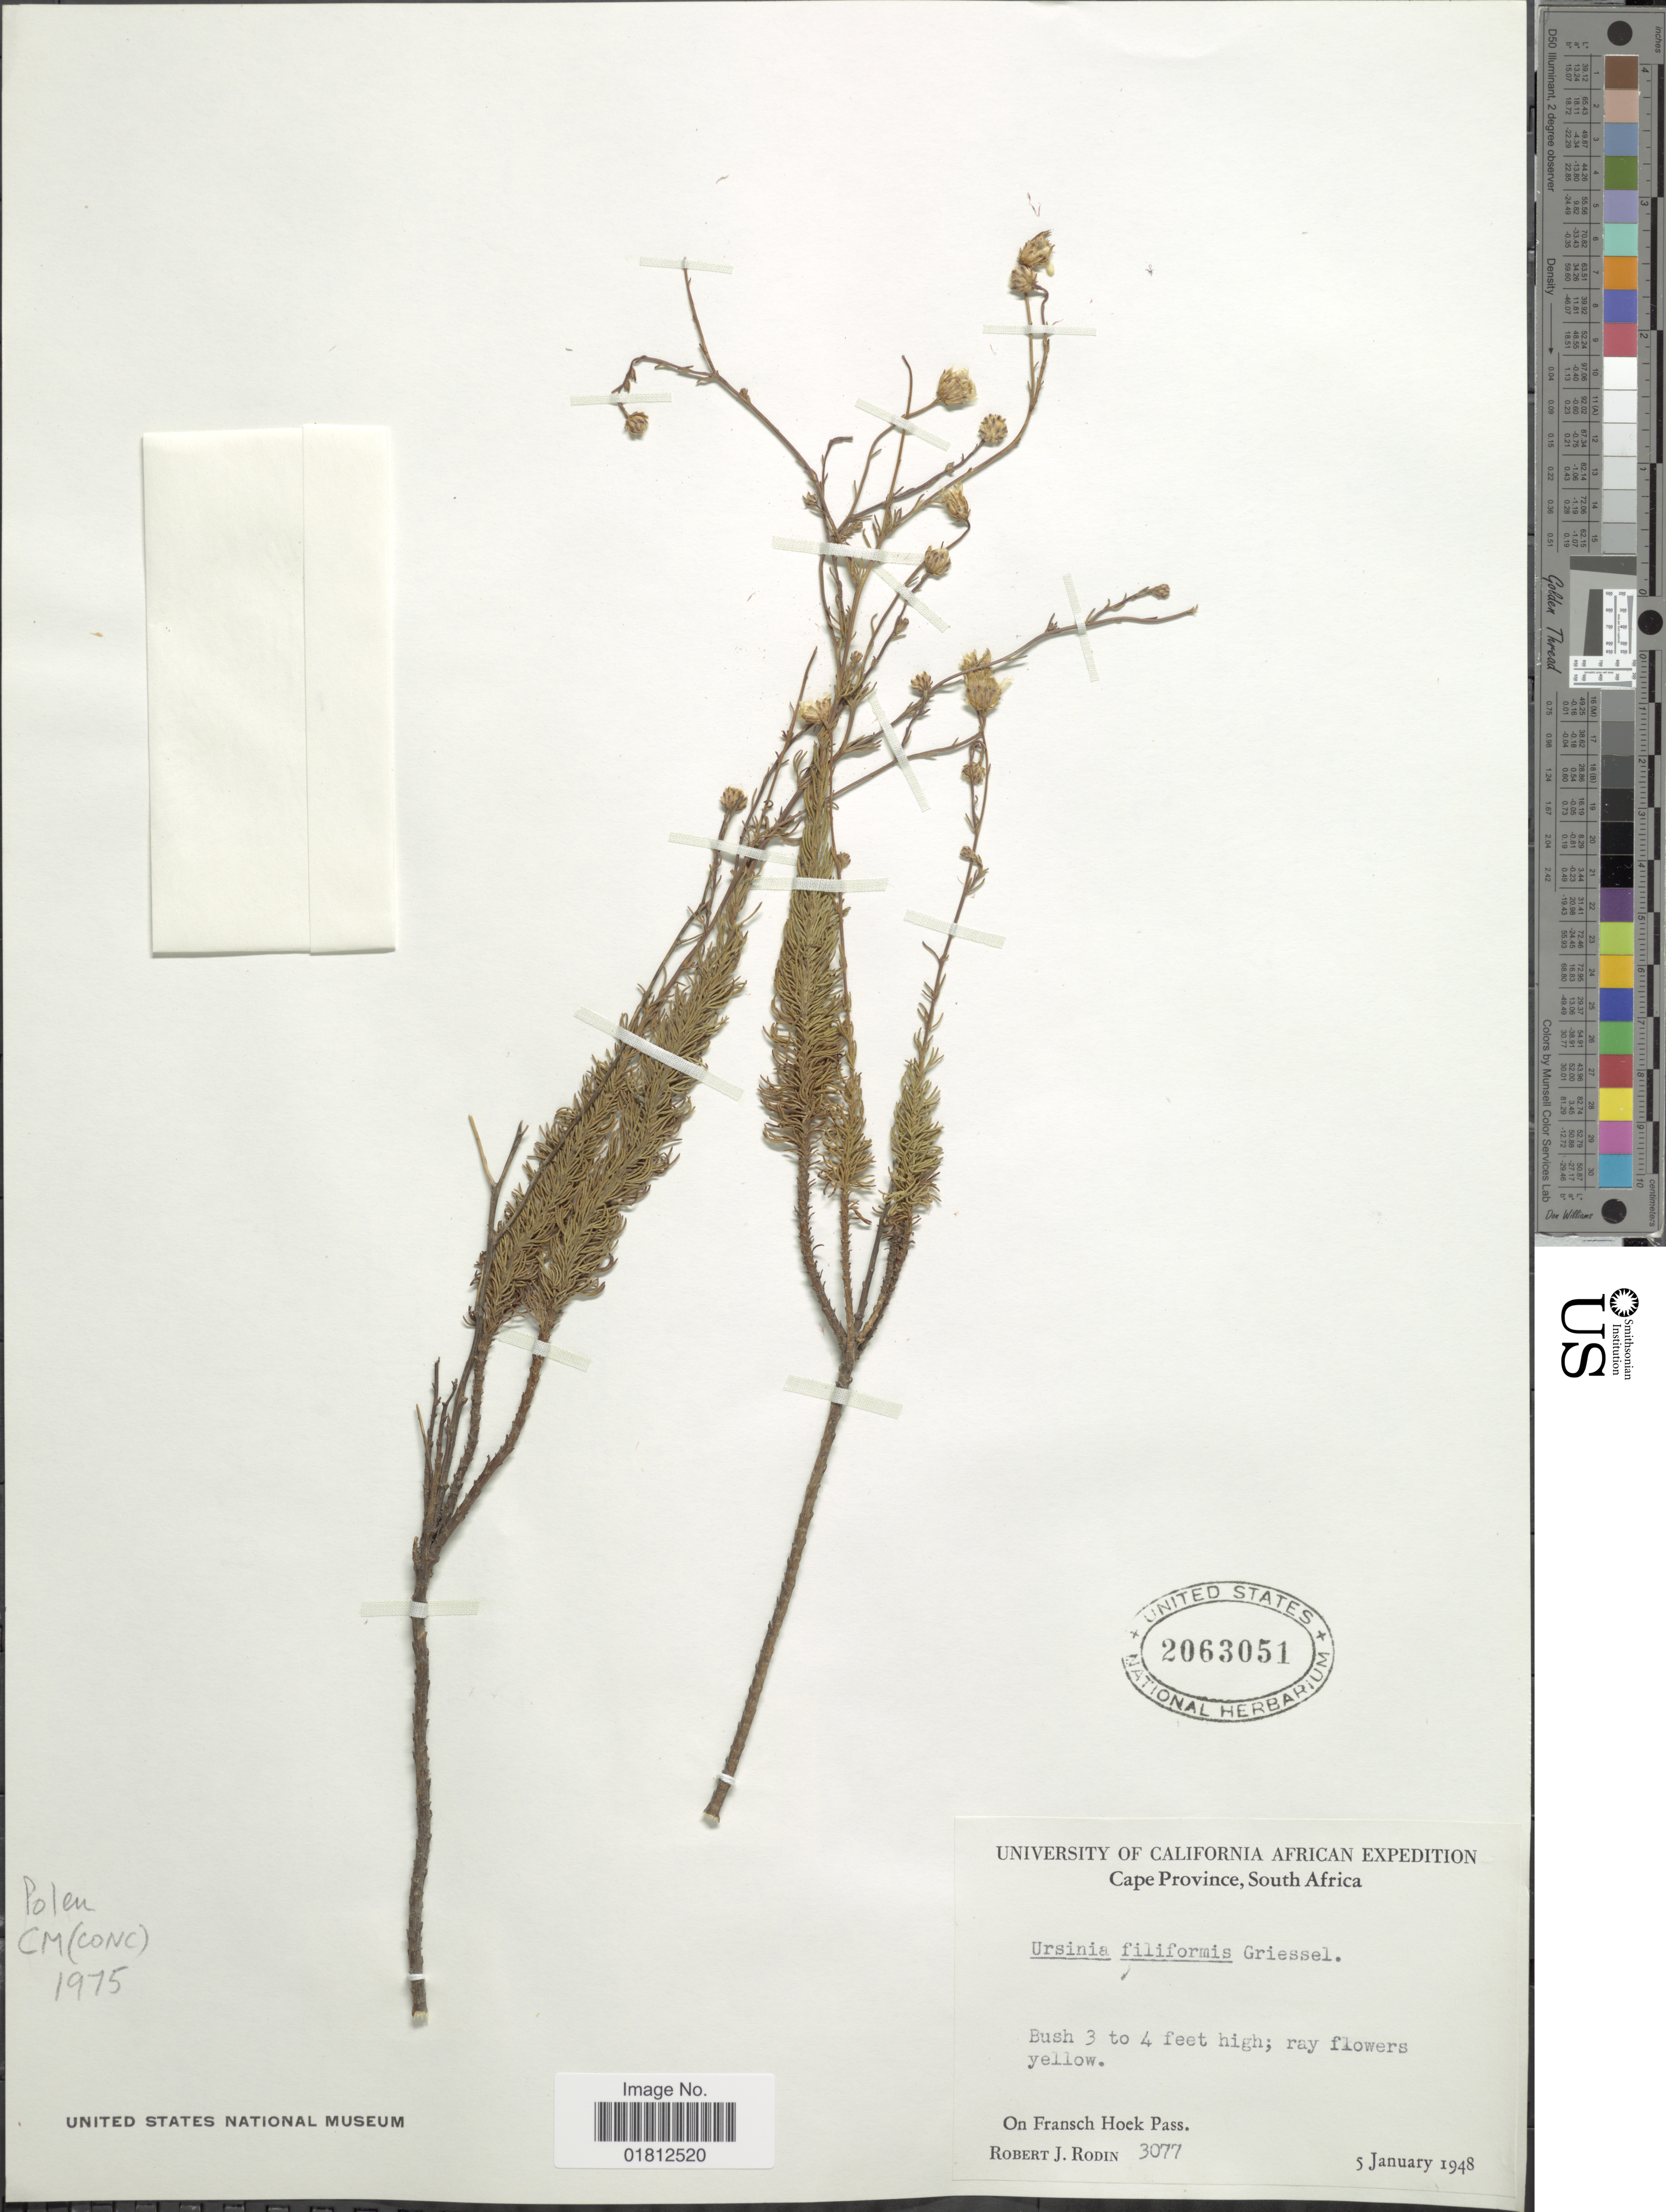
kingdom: Plantae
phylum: Tracheophyta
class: Magnoliopsida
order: Asterales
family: Asteraceae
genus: Ursinia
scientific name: Ursinia filiformis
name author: Griess.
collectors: R. J. Rodin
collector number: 3077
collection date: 1948-01-05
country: South Africa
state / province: Western Cape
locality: On Fransch Hoek Pass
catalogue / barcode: US 2063051